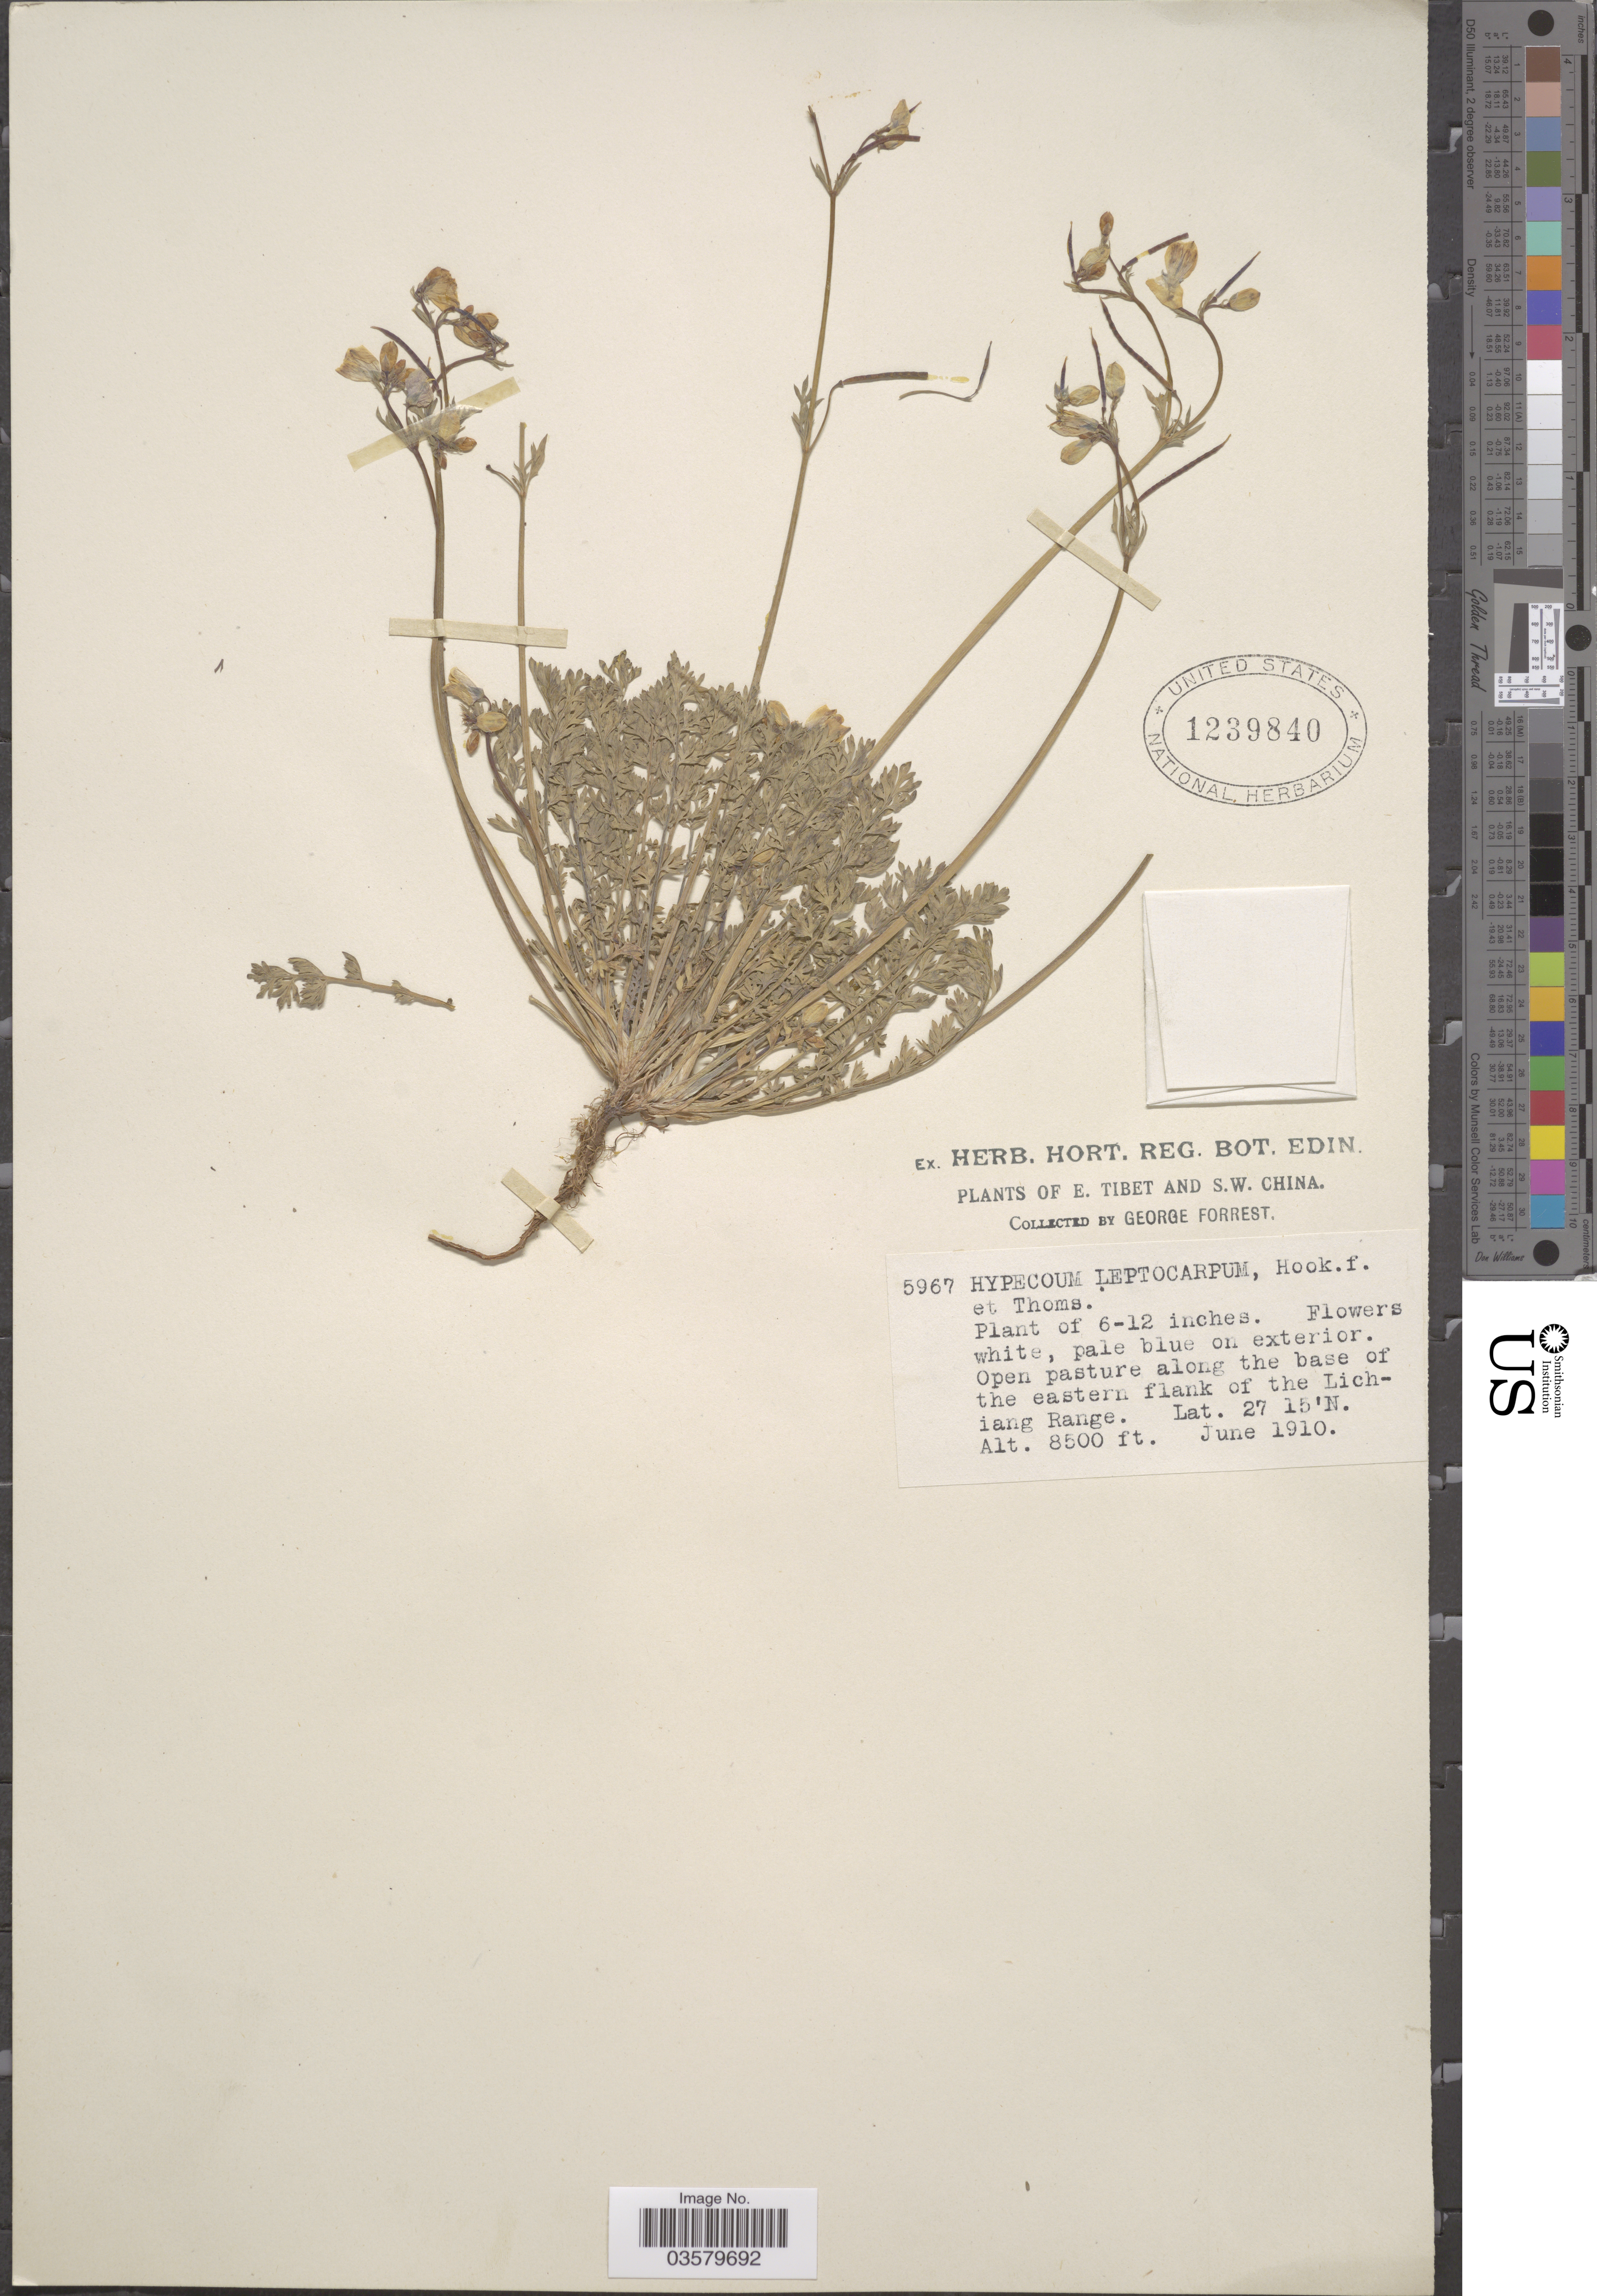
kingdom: Plantae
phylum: Tracheophyta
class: Magnoliopsida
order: Ranunculales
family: Papaveraceae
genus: Hypecoum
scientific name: Hypecoum leptocarpum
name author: Hook. f. & Thomson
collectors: G. Forrest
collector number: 5967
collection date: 1910-06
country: China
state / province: Xizang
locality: E. Tibet and S. W. China. Open pasture along the base of the eastern flank of the Lichiang Range.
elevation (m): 2591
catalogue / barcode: US 1239840